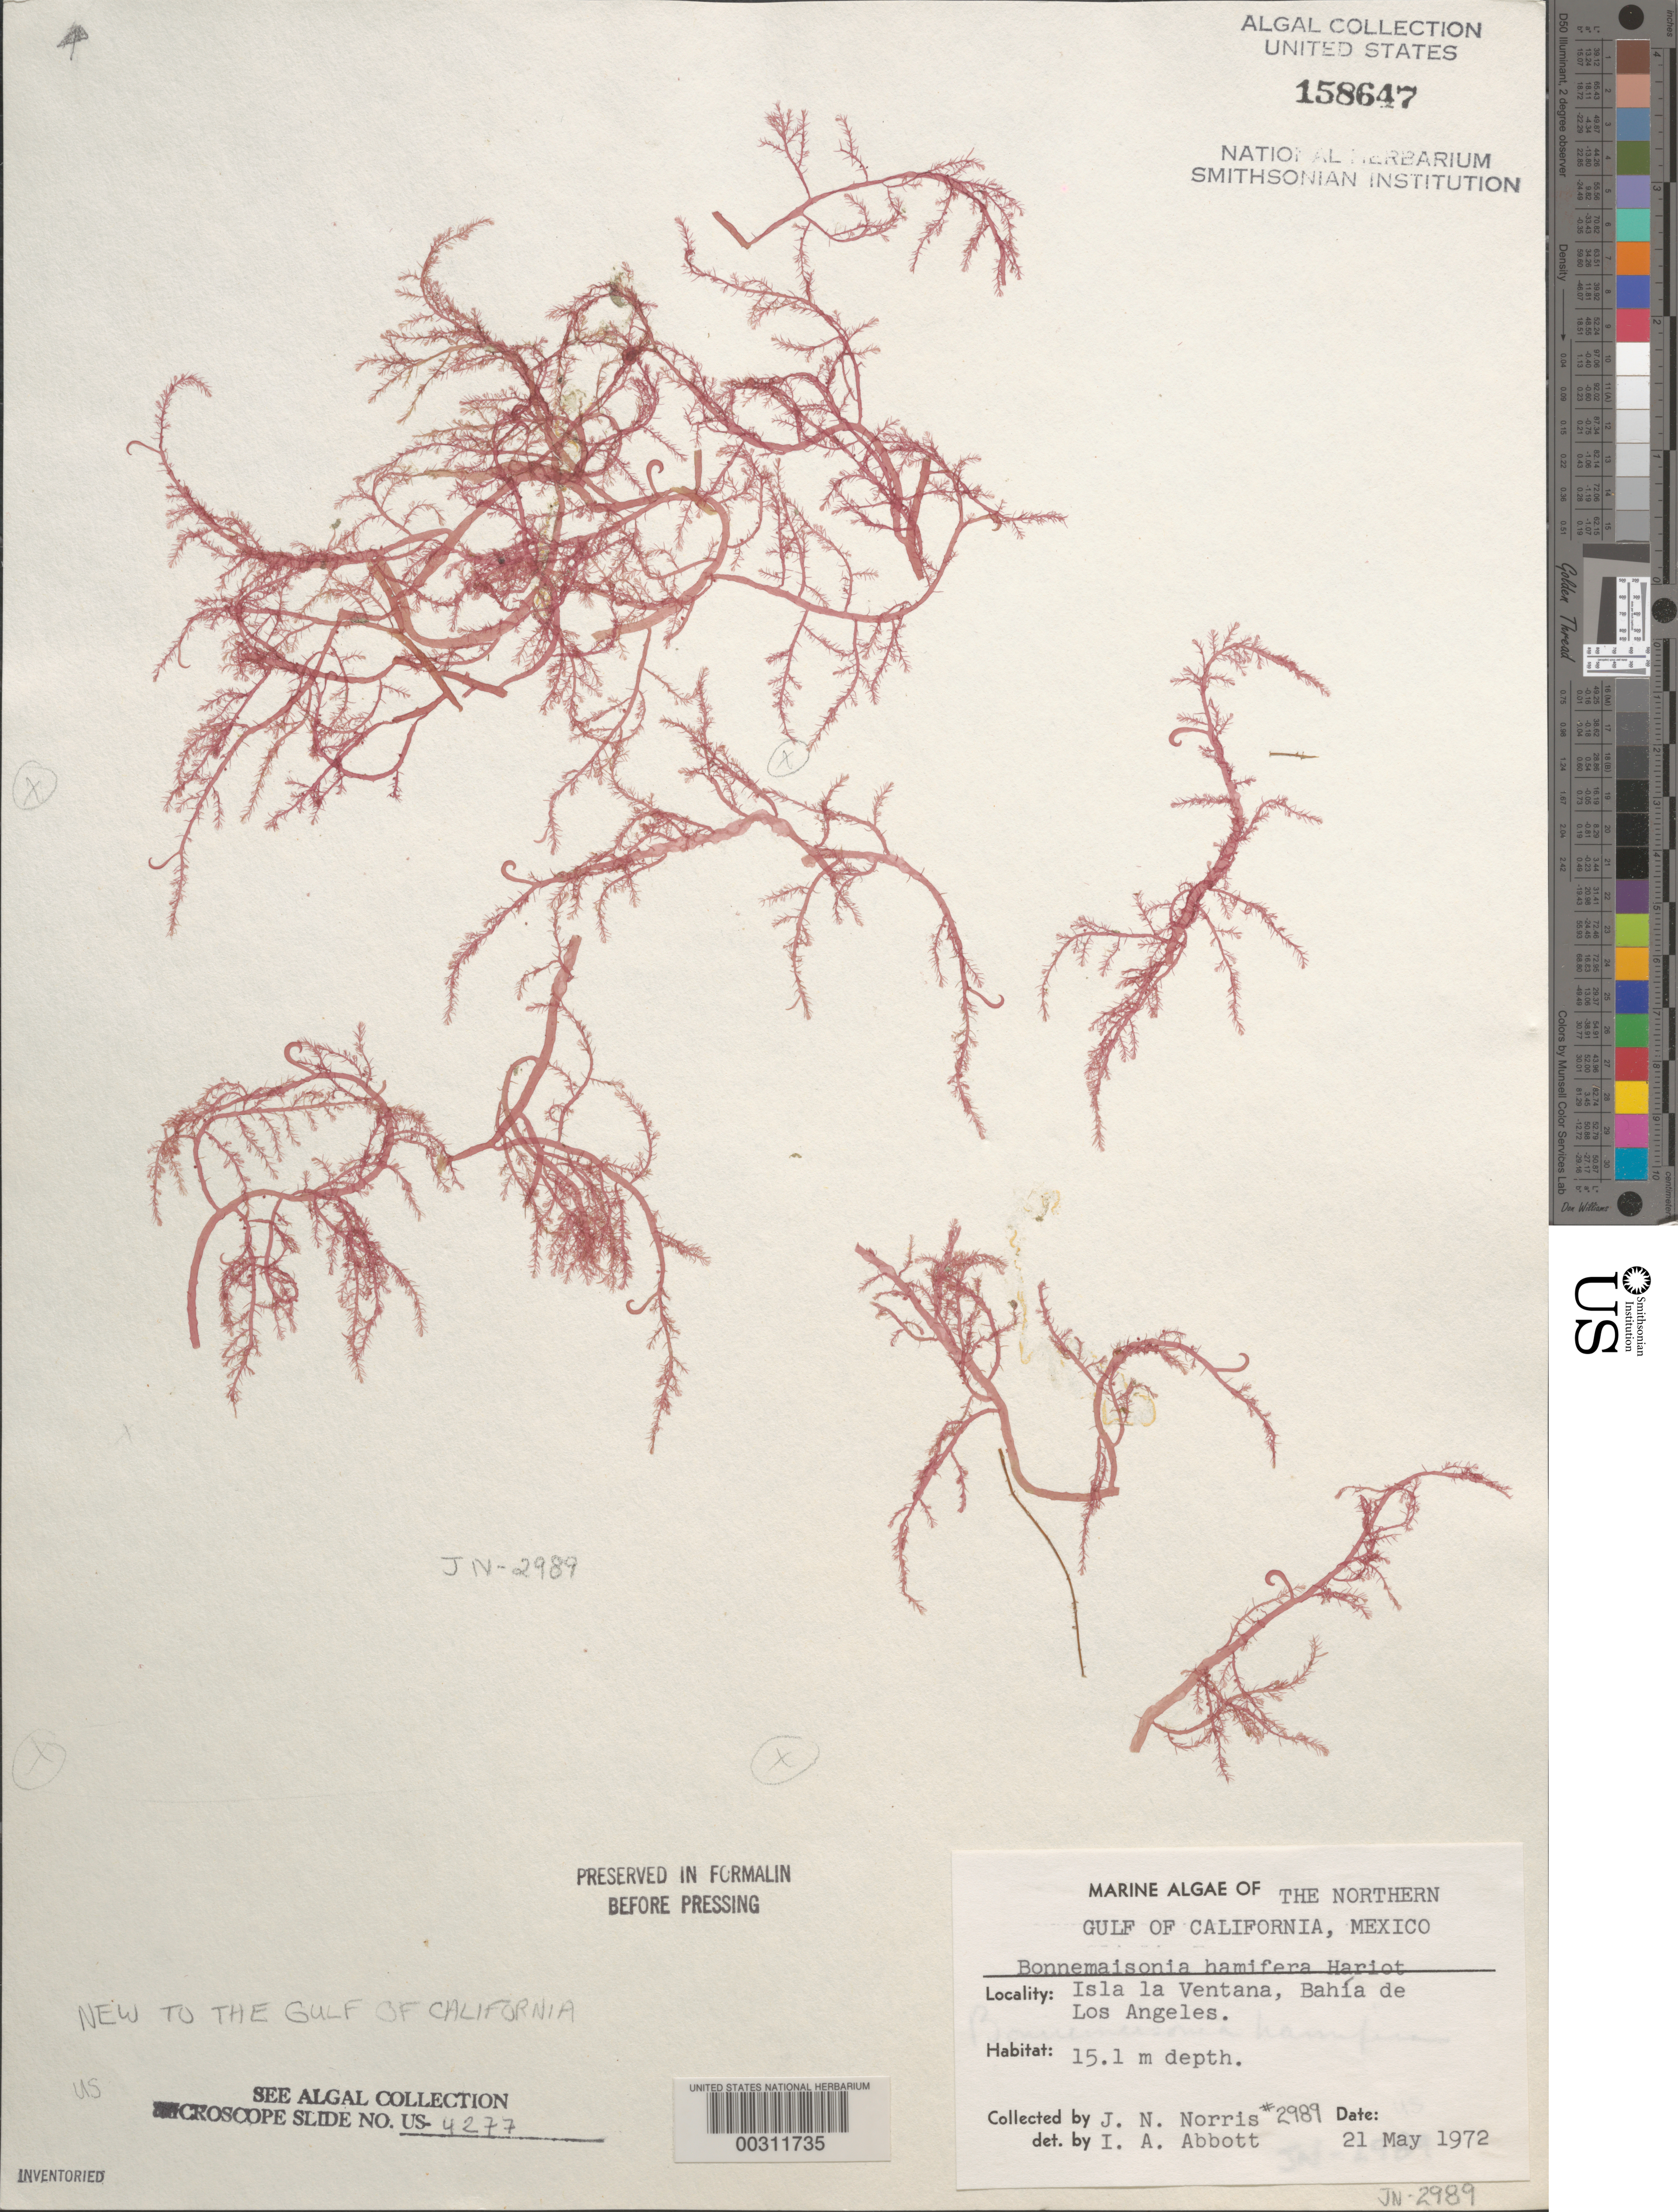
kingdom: Plantae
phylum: Rhodophyta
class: Florideophyceae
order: Bonnemaisoniales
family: Bonnemaisoniaceae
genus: Bonnemaisonia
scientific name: Bonnemaisonia hamifera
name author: P. Hariot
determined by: Abbott, Isabella A.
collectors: J. N. Norris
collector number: JN-2989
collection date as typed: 21 May 1972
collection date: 1972-05-21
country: Mexico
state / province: Baja California Norte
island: Isla la Ventana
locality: Bahia de los Angeles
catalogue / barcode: US 158647